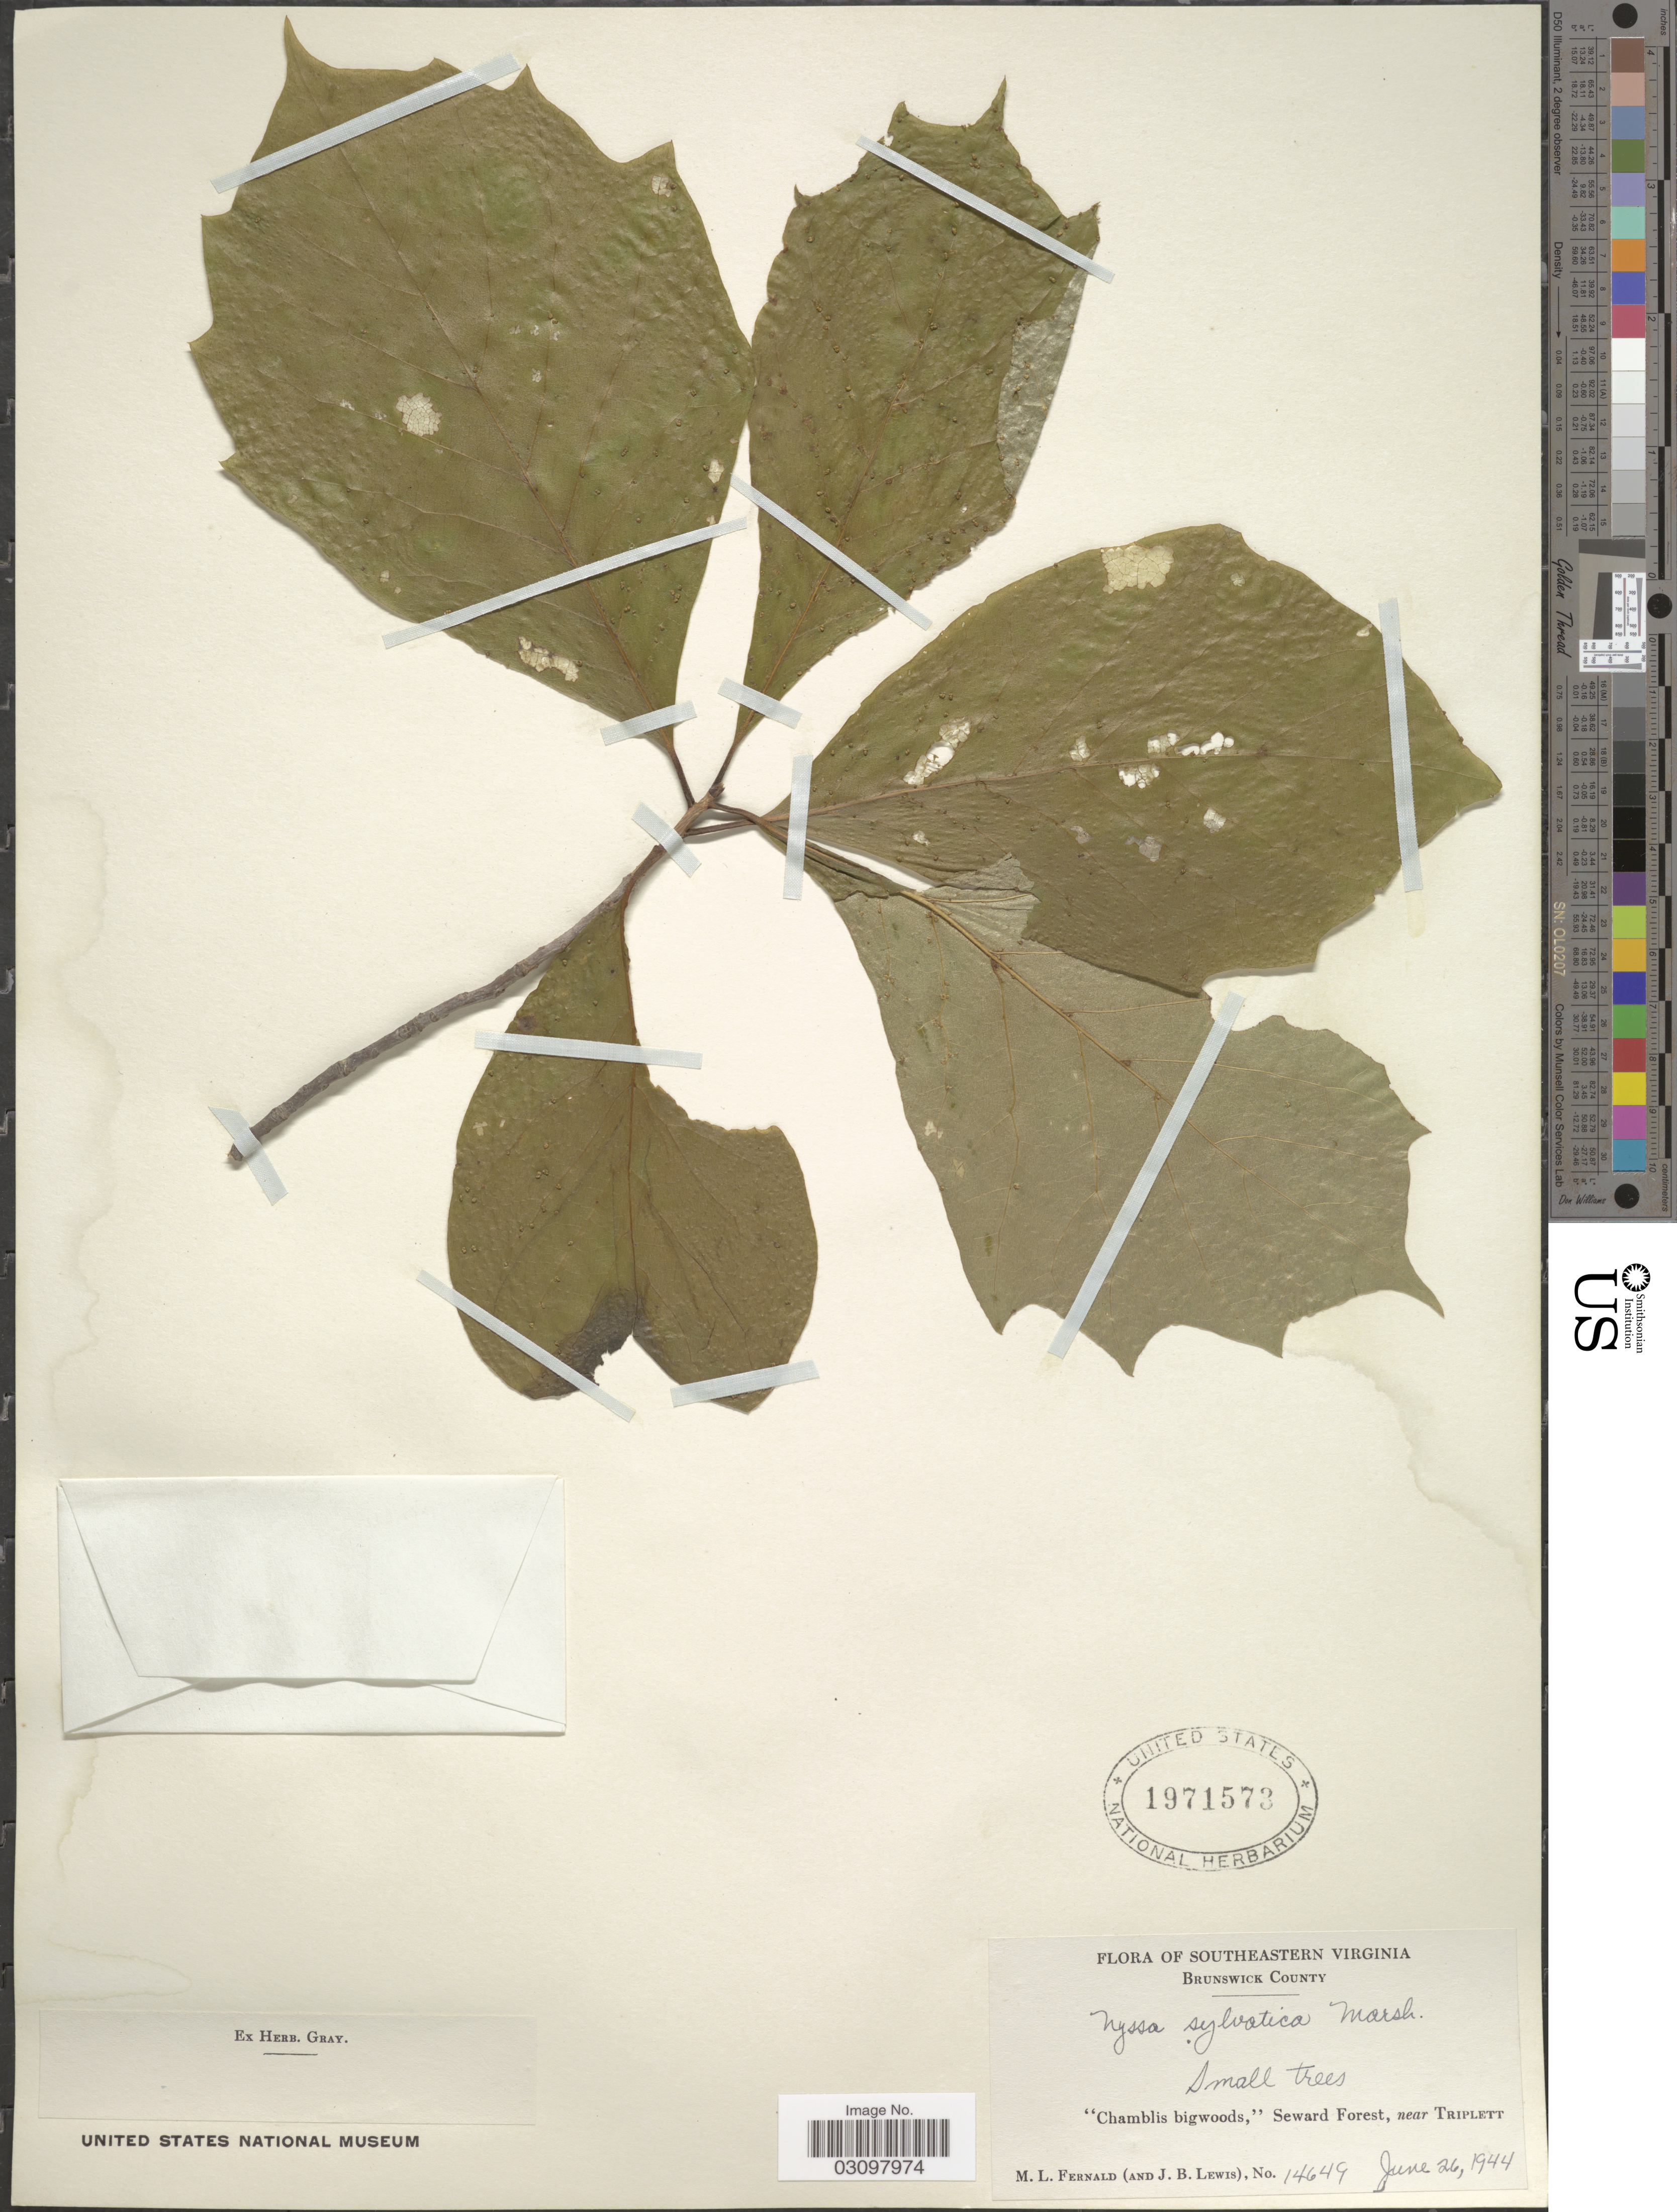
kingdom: Plantae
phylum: Tracheophyta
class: Magnoliopsida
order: Cornales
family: Nyssaceae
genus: Nyssa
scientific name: Nyssa sylvatica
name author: Marshall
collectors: M. L. Fernald & J. B. Lewis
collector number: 14649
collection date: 1944-06-26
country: United States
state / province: Virginia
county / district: Brunswick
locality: Southeastern Virginia. Brunswick County. "Chamblis bigwoods," Seward Forest, near Triplett.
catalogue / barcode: US 1971573